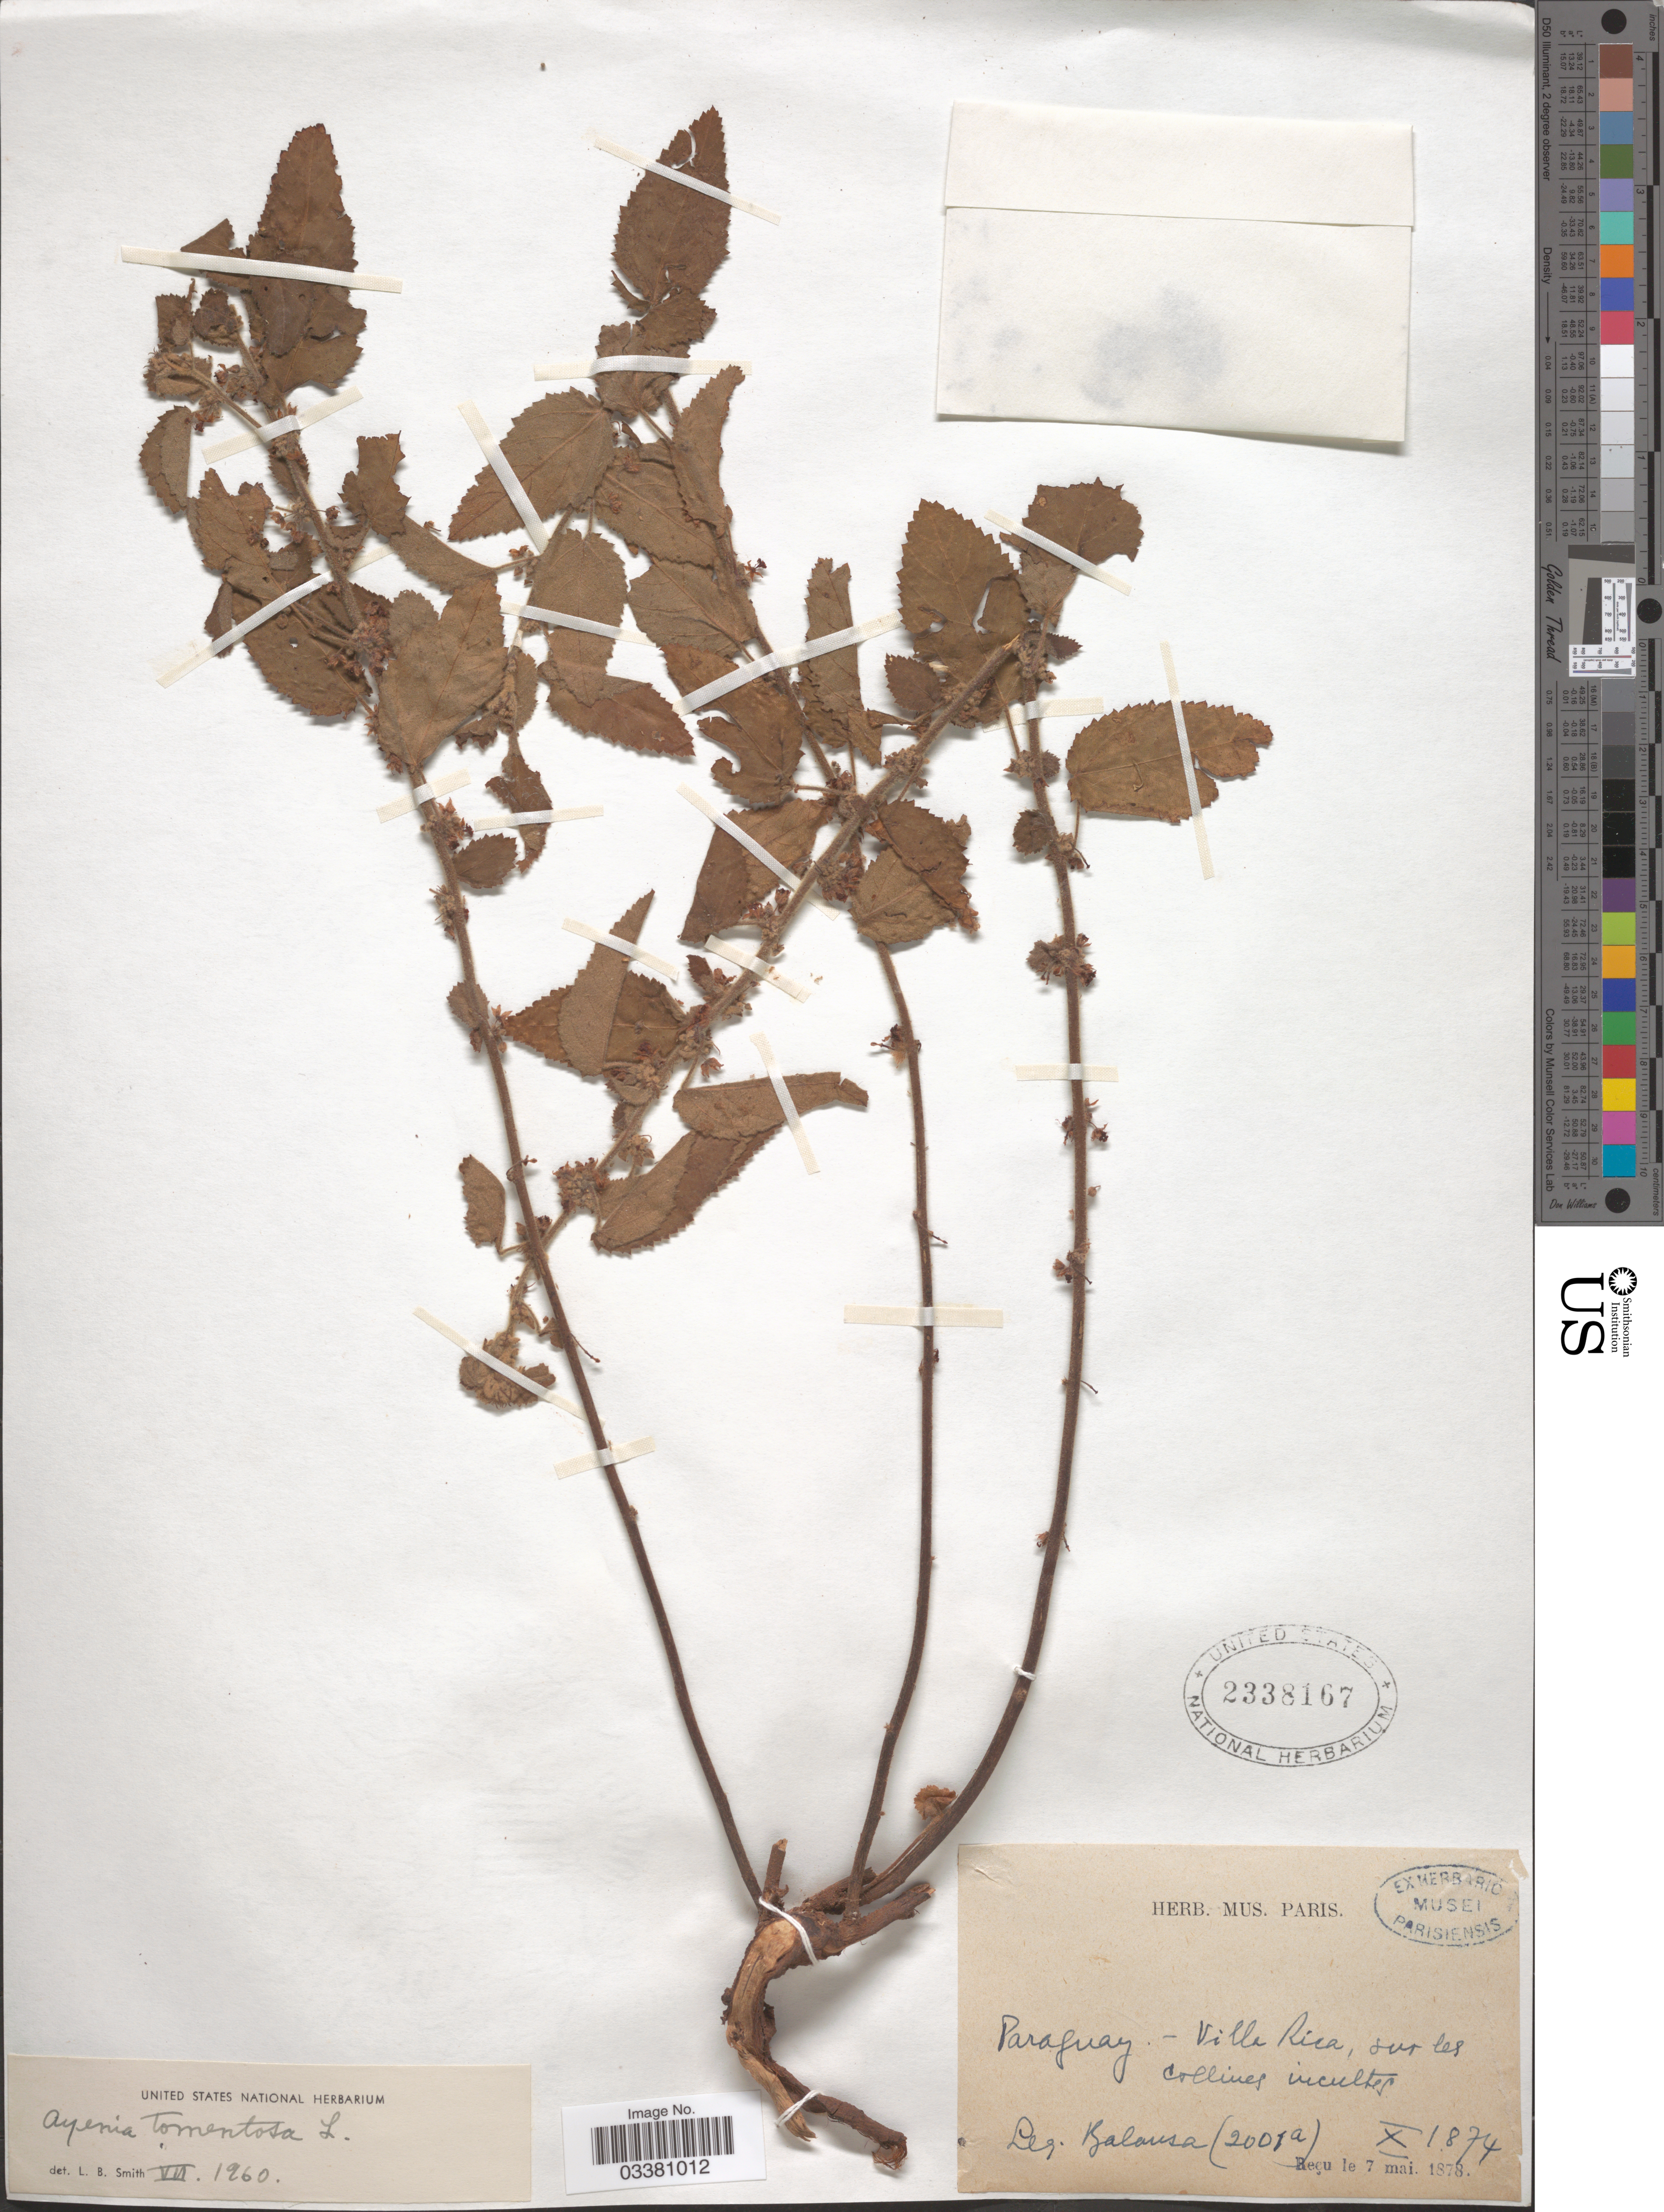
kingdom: Plantae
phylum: Tracheophyta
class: Magnoliopsida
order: Malvales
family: Malvaceae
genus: Ayenia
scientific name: Ayenia tomentosa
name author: L.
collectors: -. Balansa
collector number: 2001a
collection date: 1874-10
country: Paraguay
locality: Villa Rica.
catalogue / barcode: US 2338167